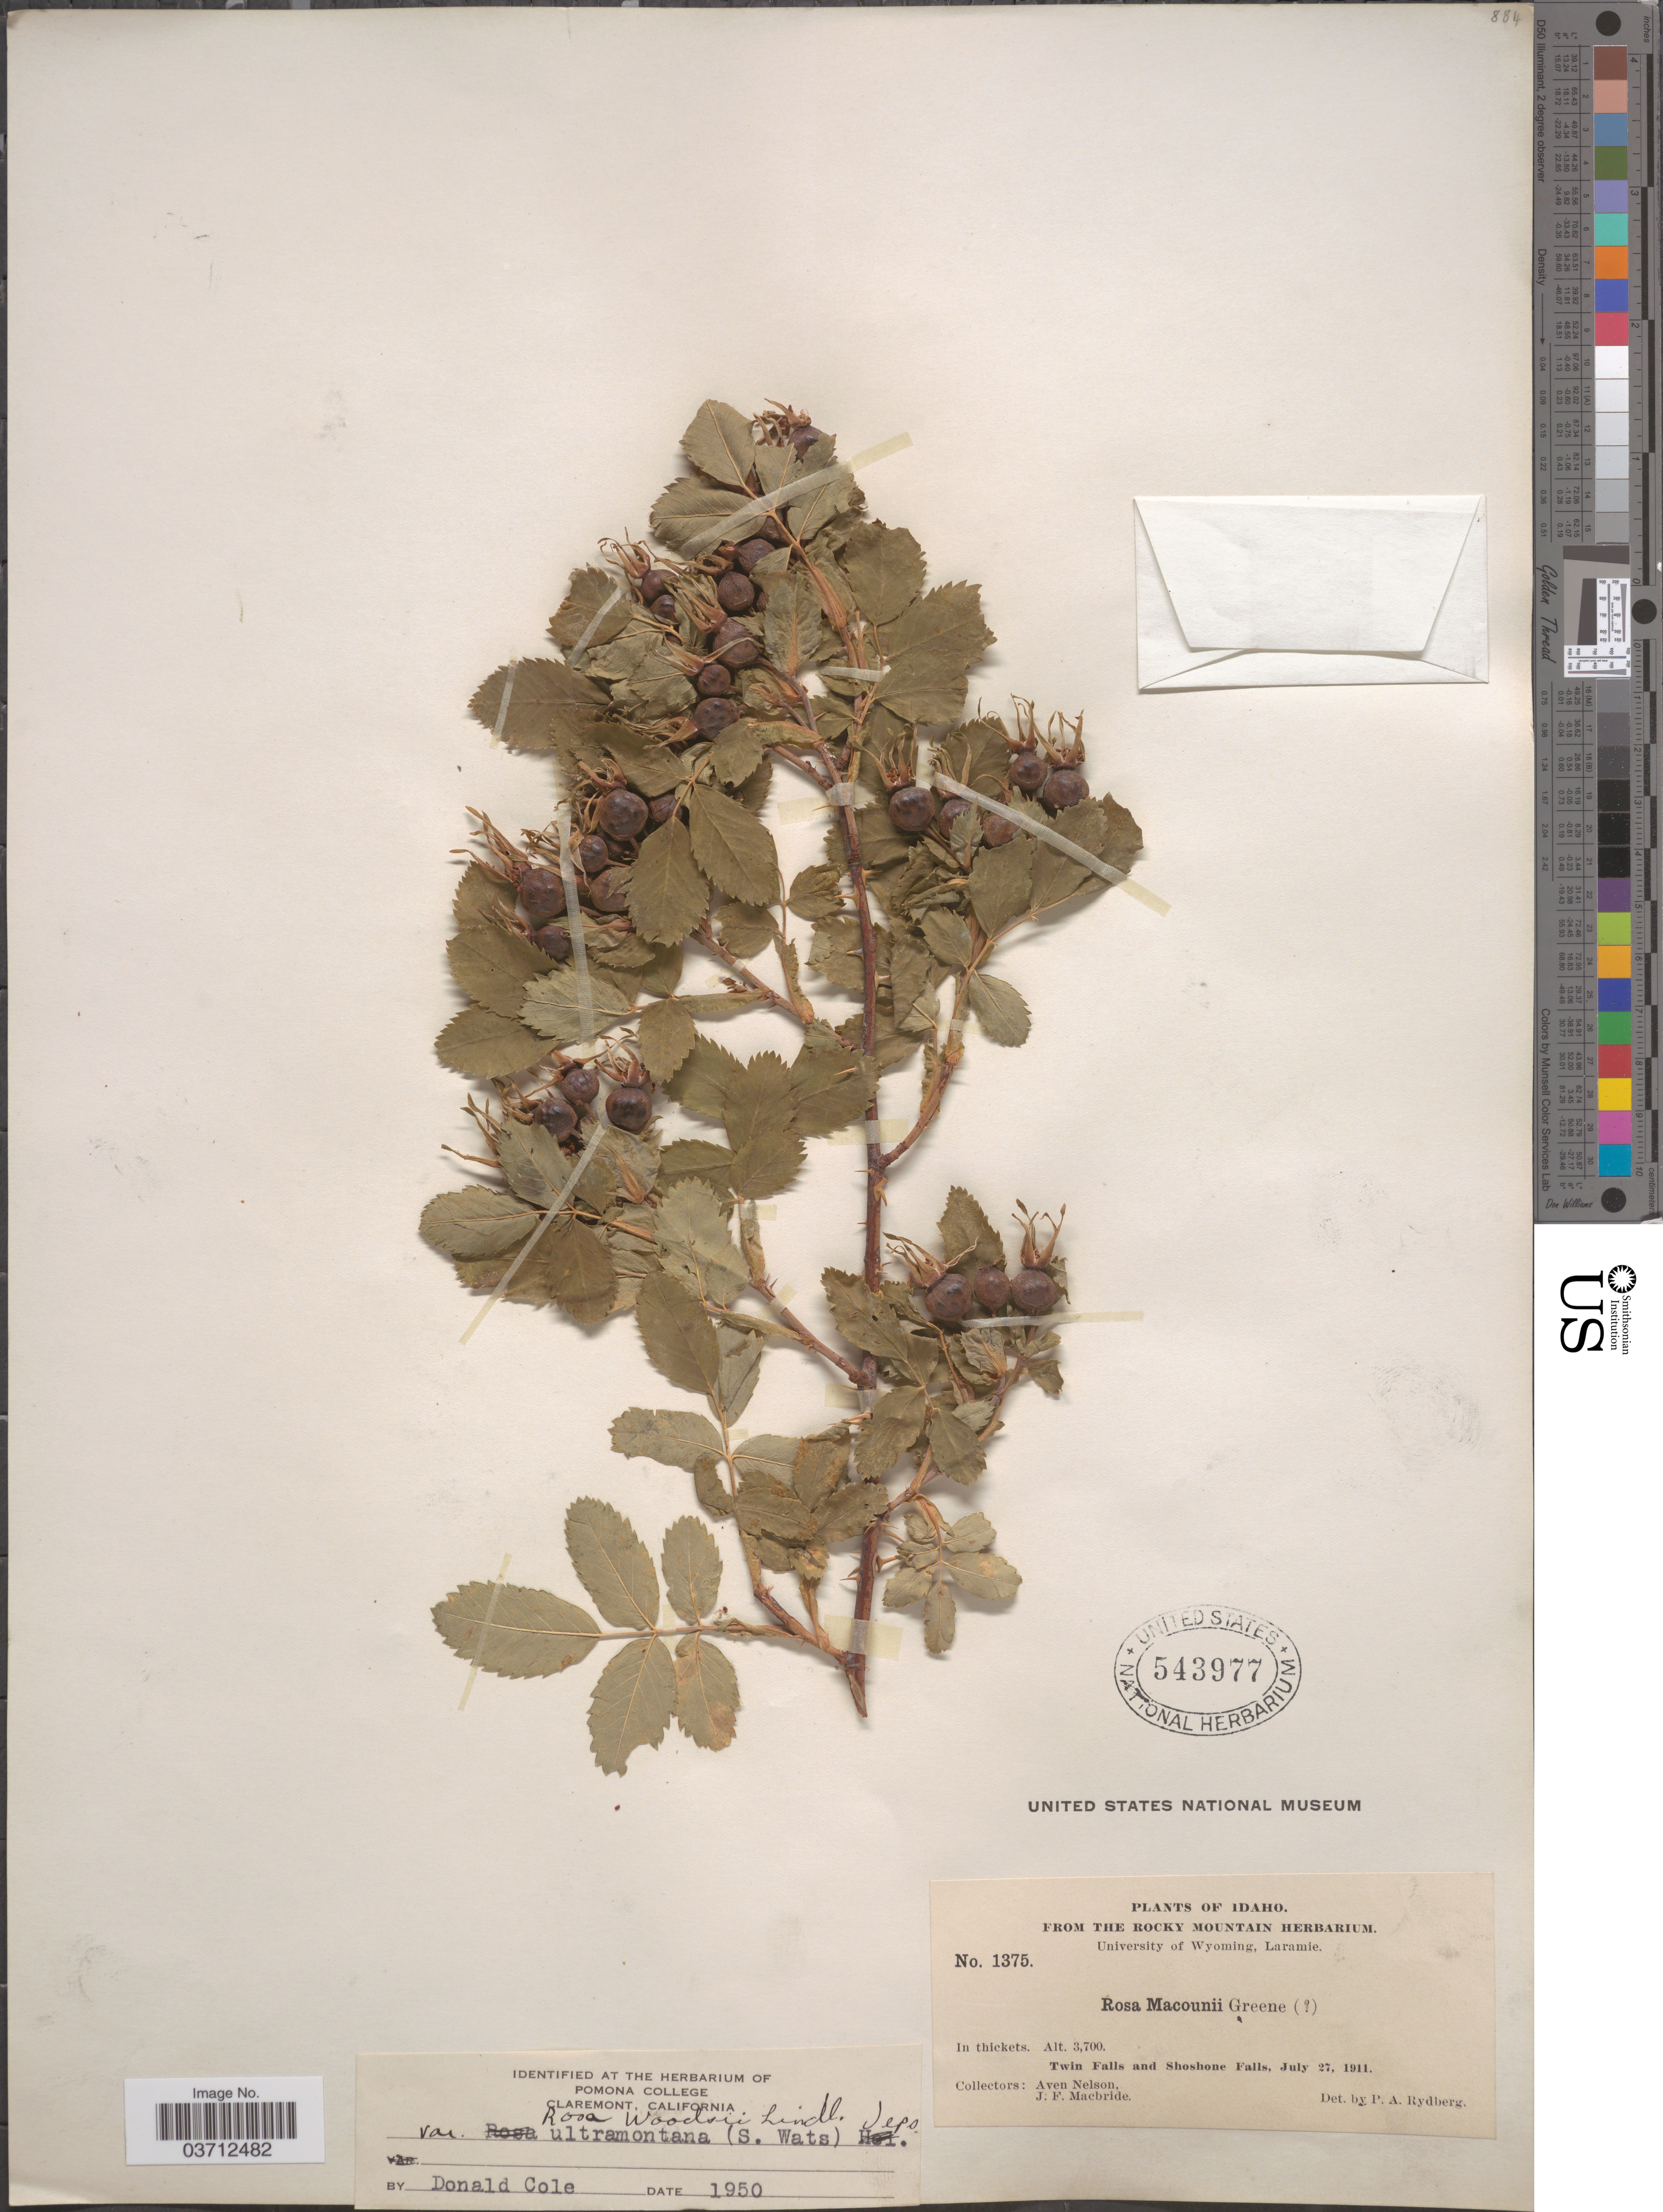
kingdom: Plantae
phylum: Tracheophyta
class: Magnoliopsida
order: Rosales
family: Rosaceae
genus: Rosa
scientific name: Rosa woodsii var. ultramontana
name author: Lindl.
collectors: A. Nelson & J. F. Macbride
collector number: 1375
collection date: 1911-07-27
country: United States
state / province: Idaho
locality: Twin Falls and Shoshone Falls.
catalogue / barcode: US 543977